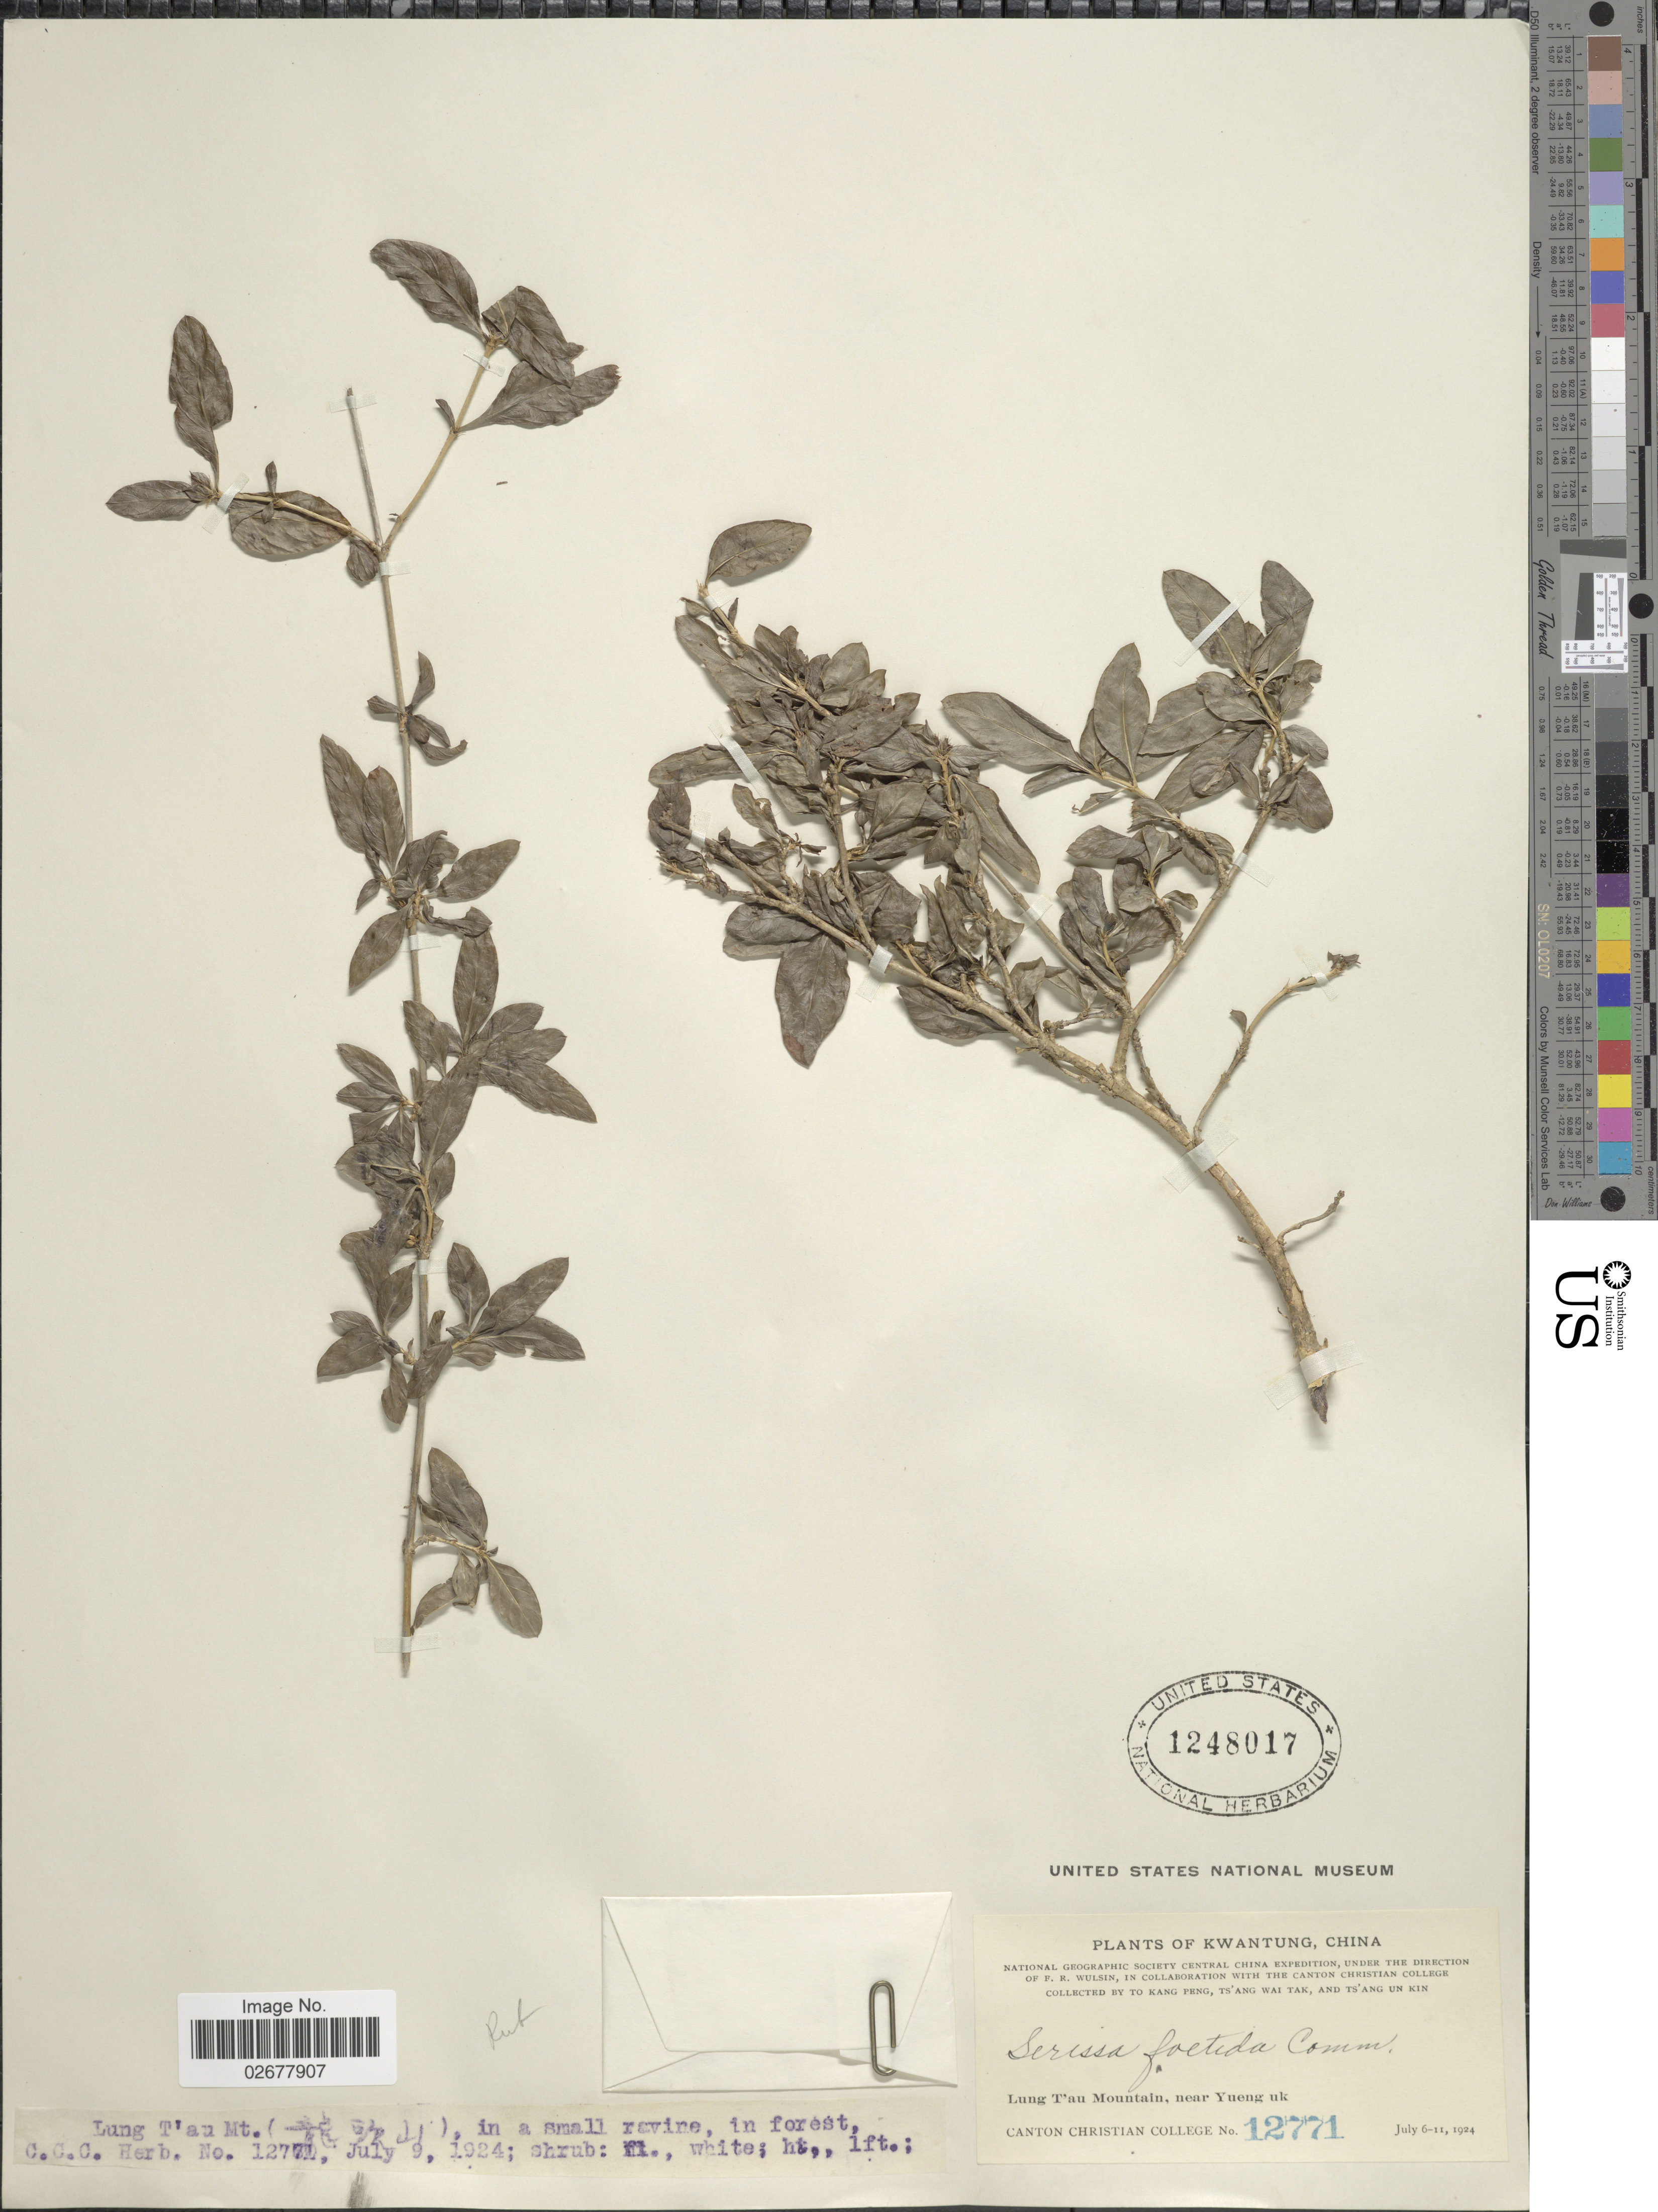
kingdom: Plantae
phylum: Tracheophyta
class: Magnoliopsida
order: Gentianales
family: Rubiaceae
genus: Serissa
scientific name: Serissa japonica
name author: (Thunb.) Thunb.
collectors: Canton Christian College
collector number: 12771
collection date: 1924-07-09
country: China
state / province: Guangdong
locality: Kwangtung, Lung T'au Mountain, near Yueng uk, in small ravine, in forest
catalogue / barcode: US 1248017